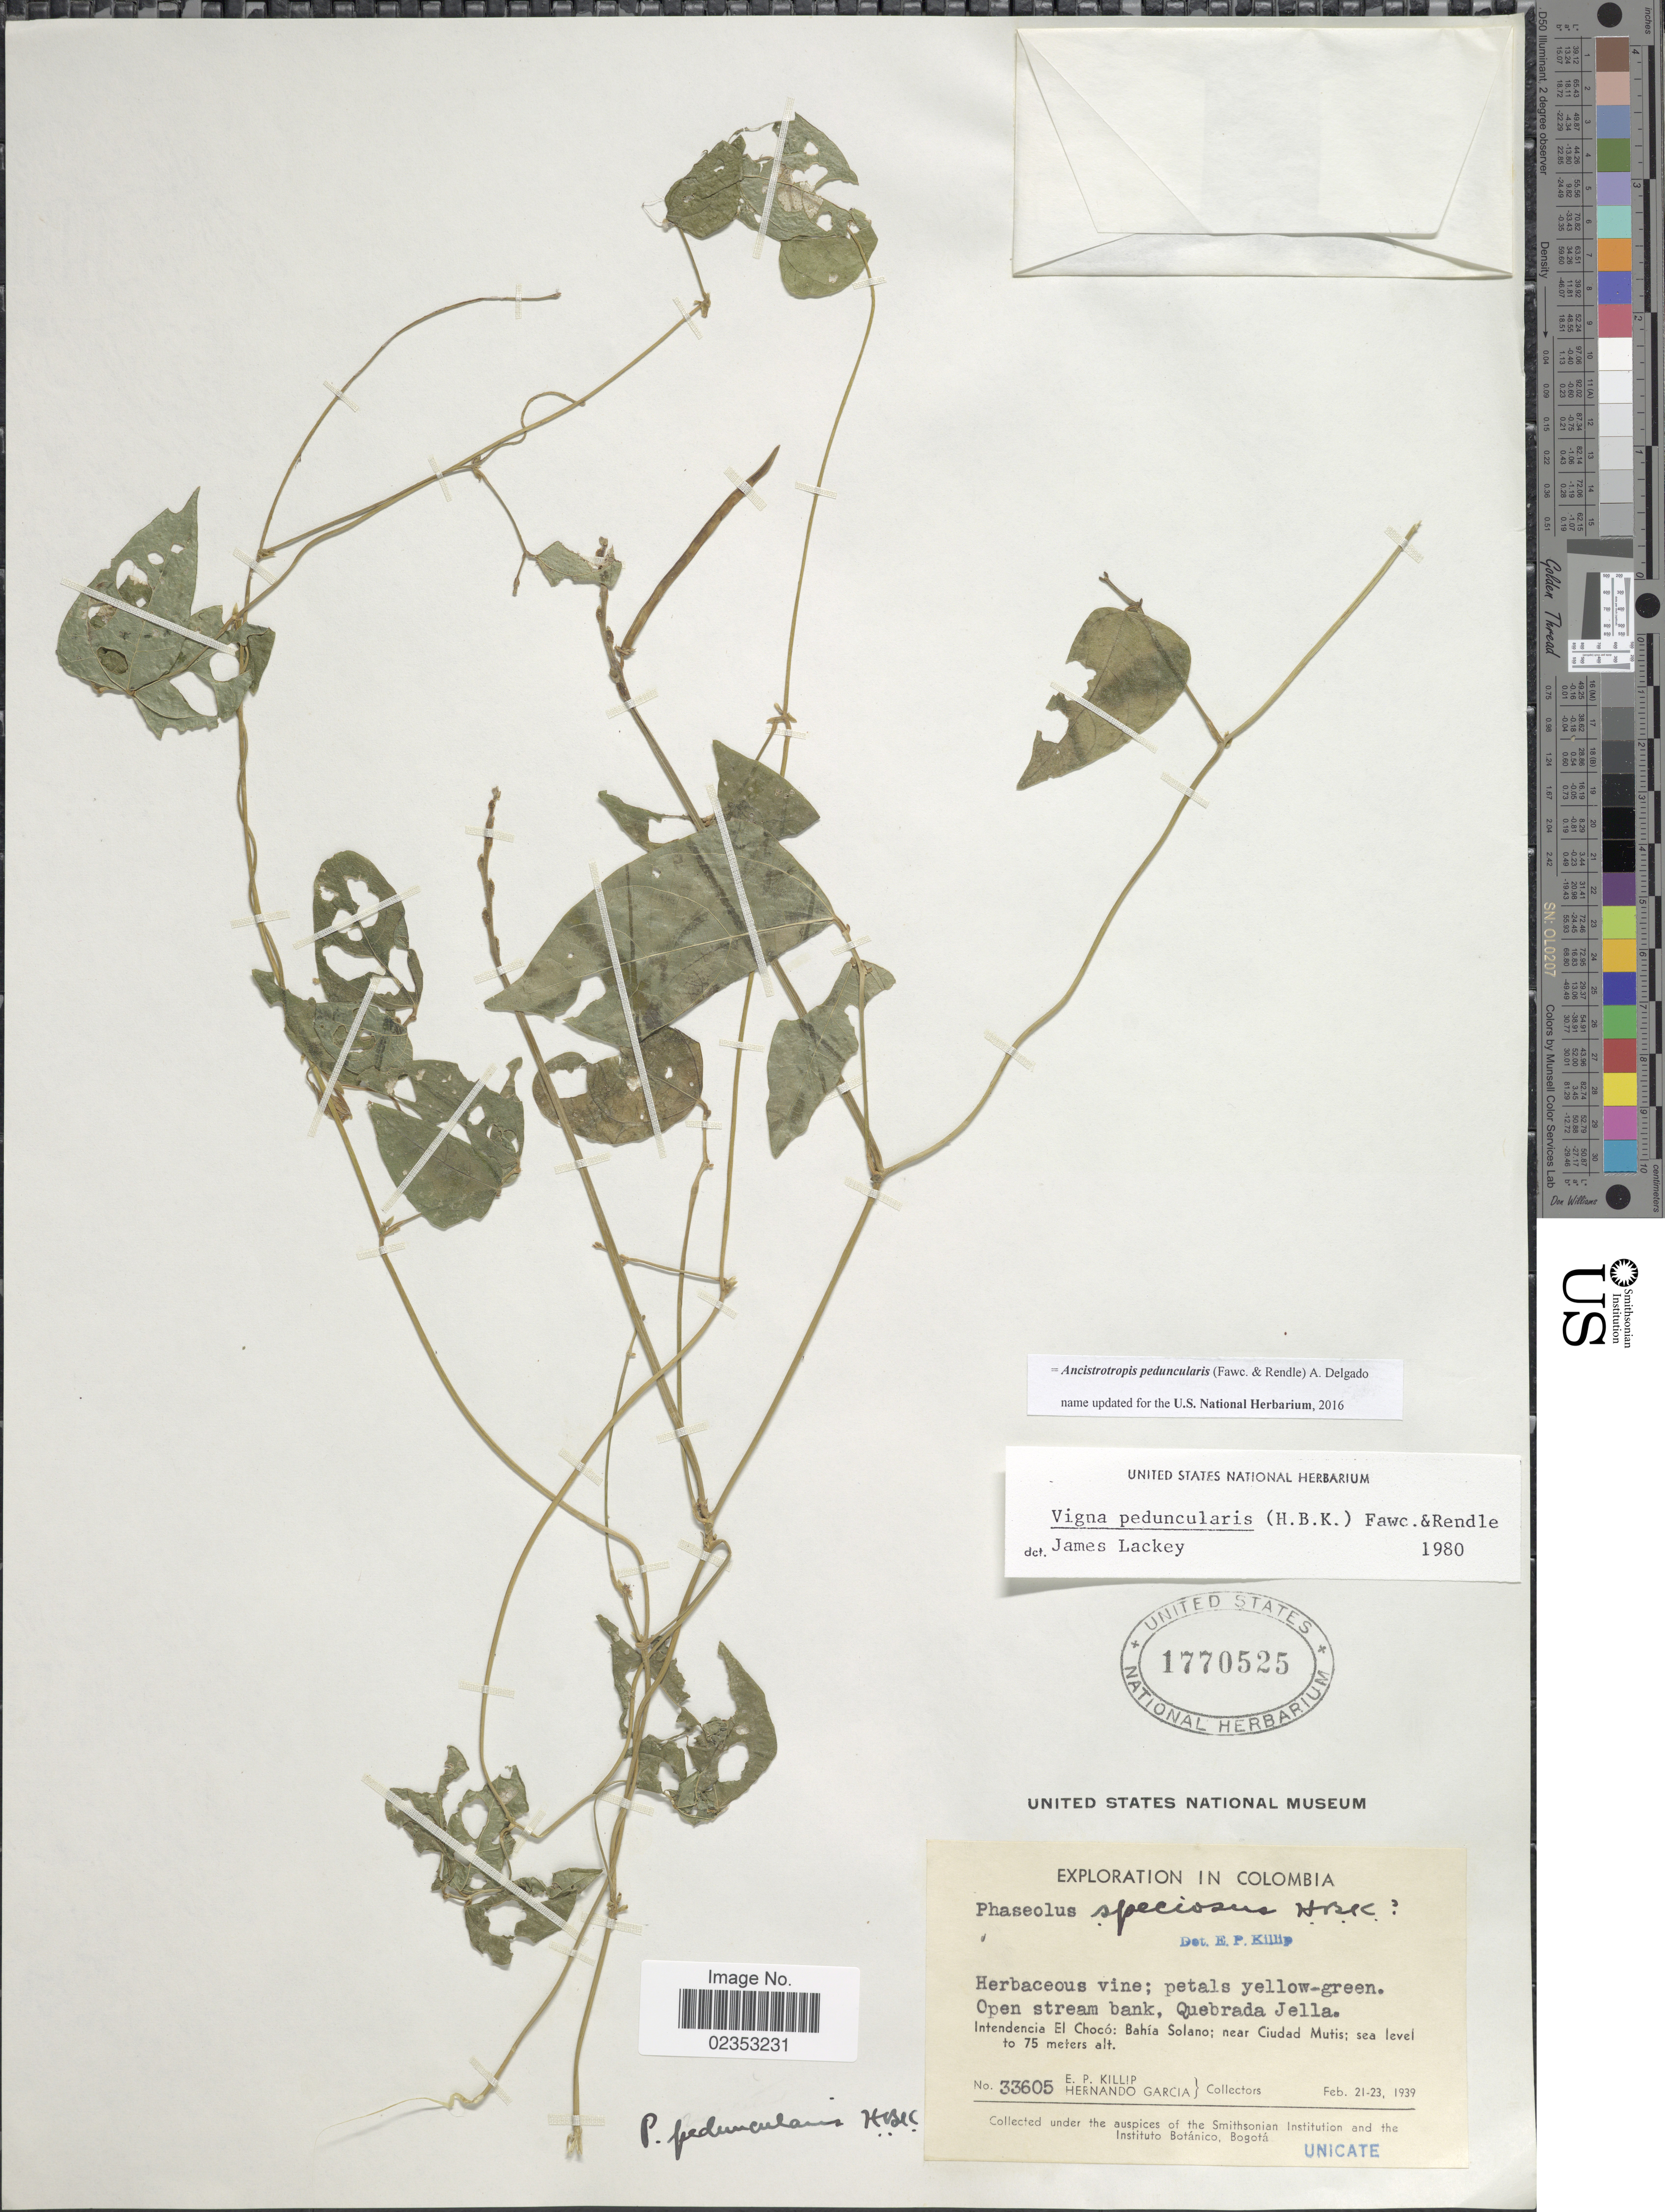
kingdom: Plantae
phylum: Tracheophyta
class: Magnoliopsida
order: Fabales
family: Fabaceae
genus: Ancistrotropis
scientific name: Ancistrotropis peduncularis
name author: (Fawc. & Rendle) A. Delgado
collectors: E. P. Killip & H. Garcia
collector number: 33605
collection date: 1939-02-21/1939-02-23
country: Colombia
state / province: Chocó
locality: Intendencia El Choco: Bahia Solano; near Ciudad Mutis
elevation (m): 0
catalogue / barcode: US 1770525